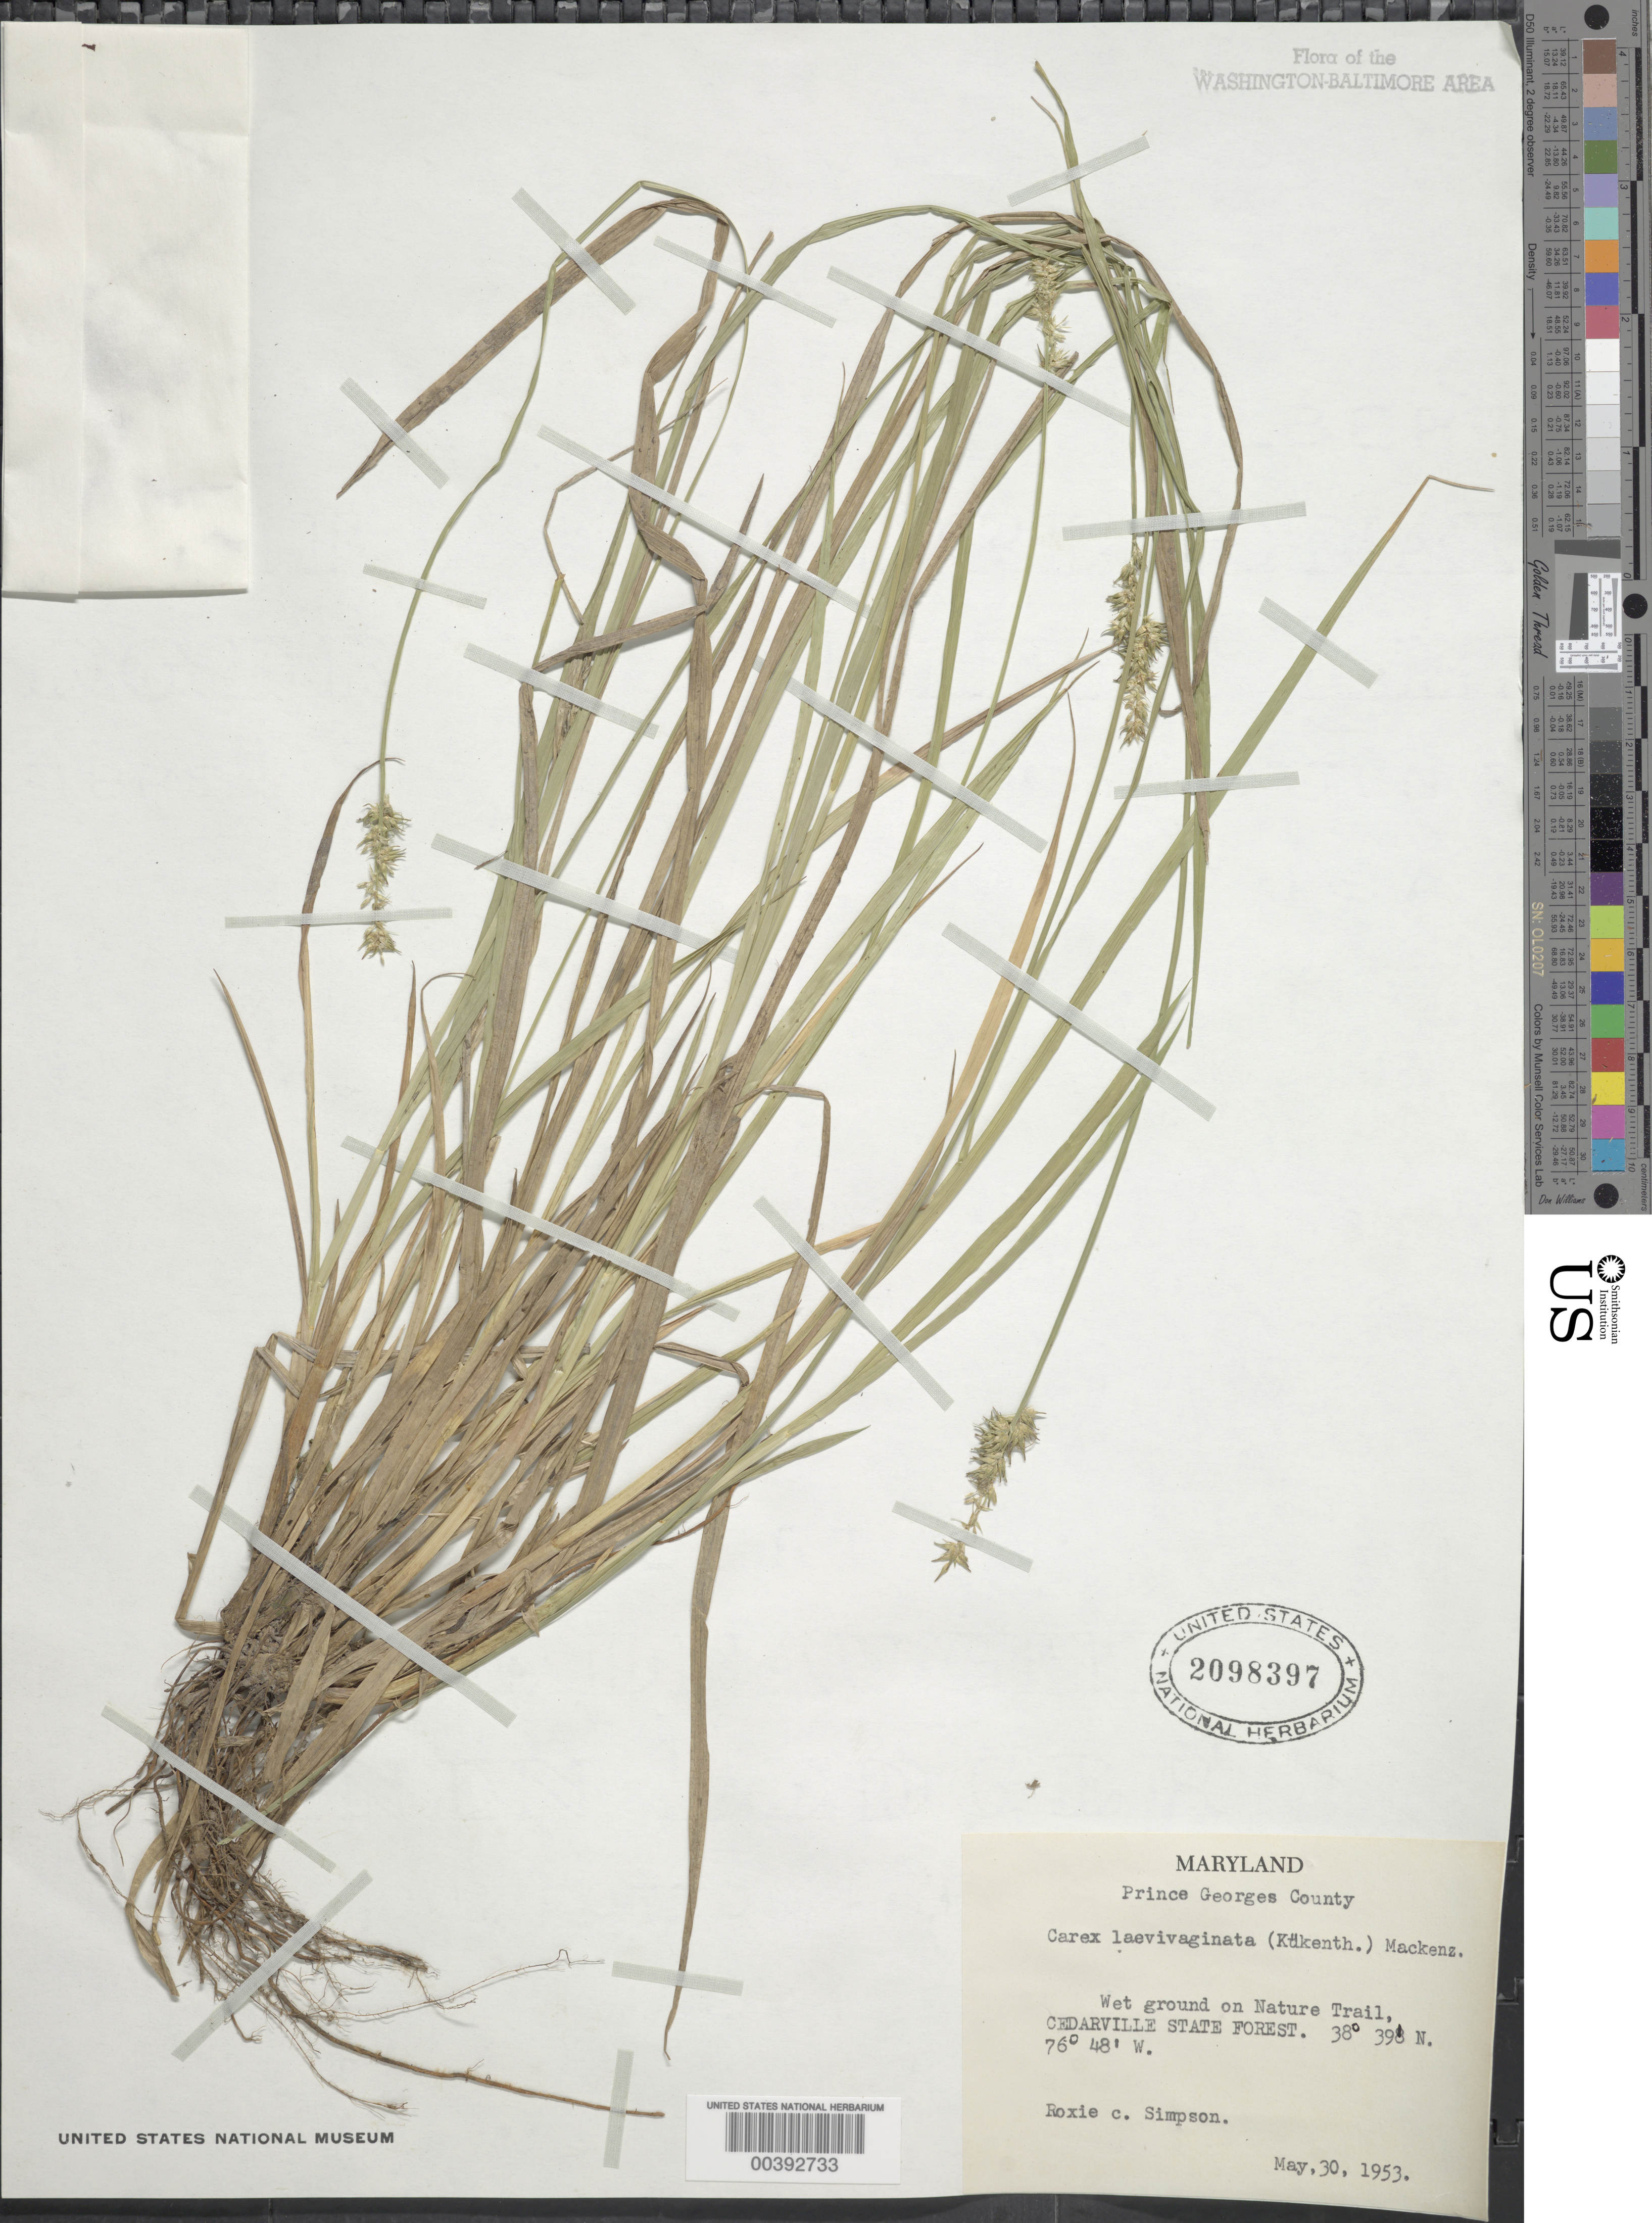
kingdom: Plantae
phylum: Tracheophyta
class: Liliopsida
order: Poales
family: Cyperaceae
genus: Carex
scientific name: Carex laevivaginata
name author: (Kük.) Mack.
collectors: R. Simpson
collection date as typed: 30 May 1953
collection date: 1953-05-30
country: United States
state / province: Maryland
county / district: Charles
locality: Nature trail, Cedarville State Forest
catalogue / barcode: US 2098397